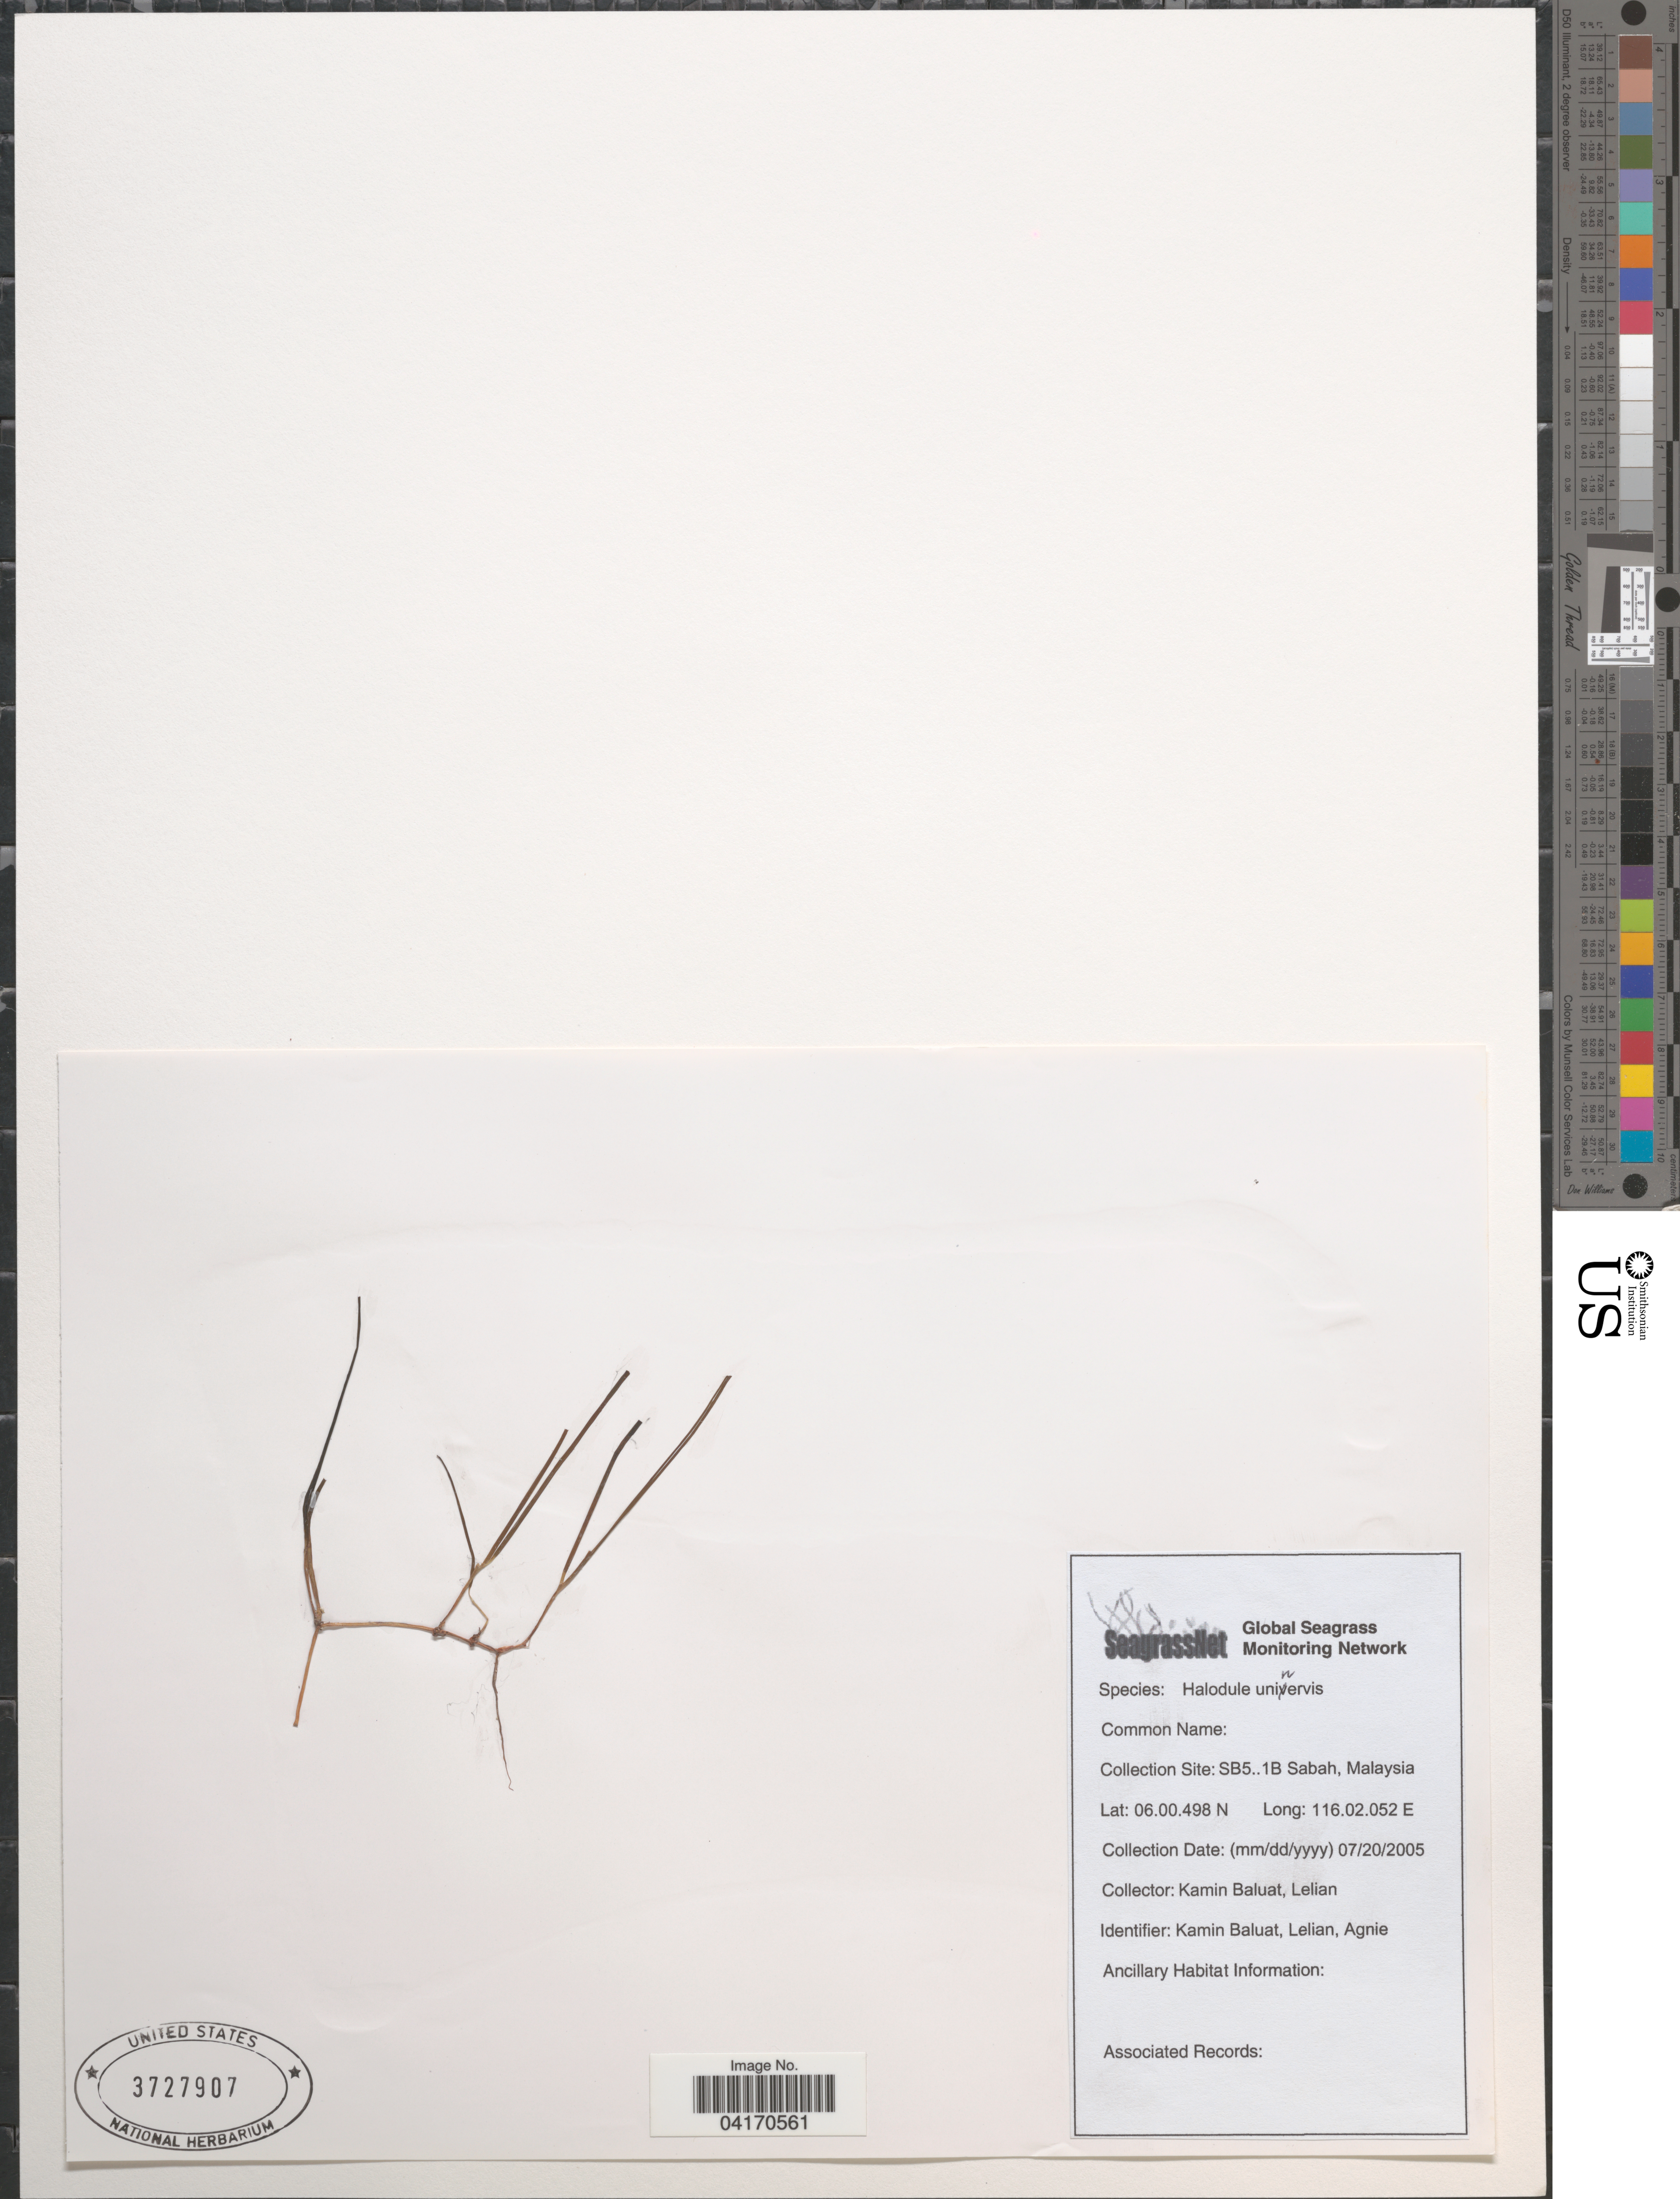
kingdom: Plantae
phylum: Tracheophyta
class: Liliopsida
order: Alismatales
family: Cymodoceaceae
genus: Halodule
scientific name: Halodule uninervis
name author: (Forssk.) Asch.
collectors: K. Baluat & Lelian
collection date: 2005-07-20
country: Malaysia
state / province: Sabah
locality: Collection Site: SB5..1B.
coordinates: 06.00.498, 116.02.052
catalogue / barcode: US 3727907